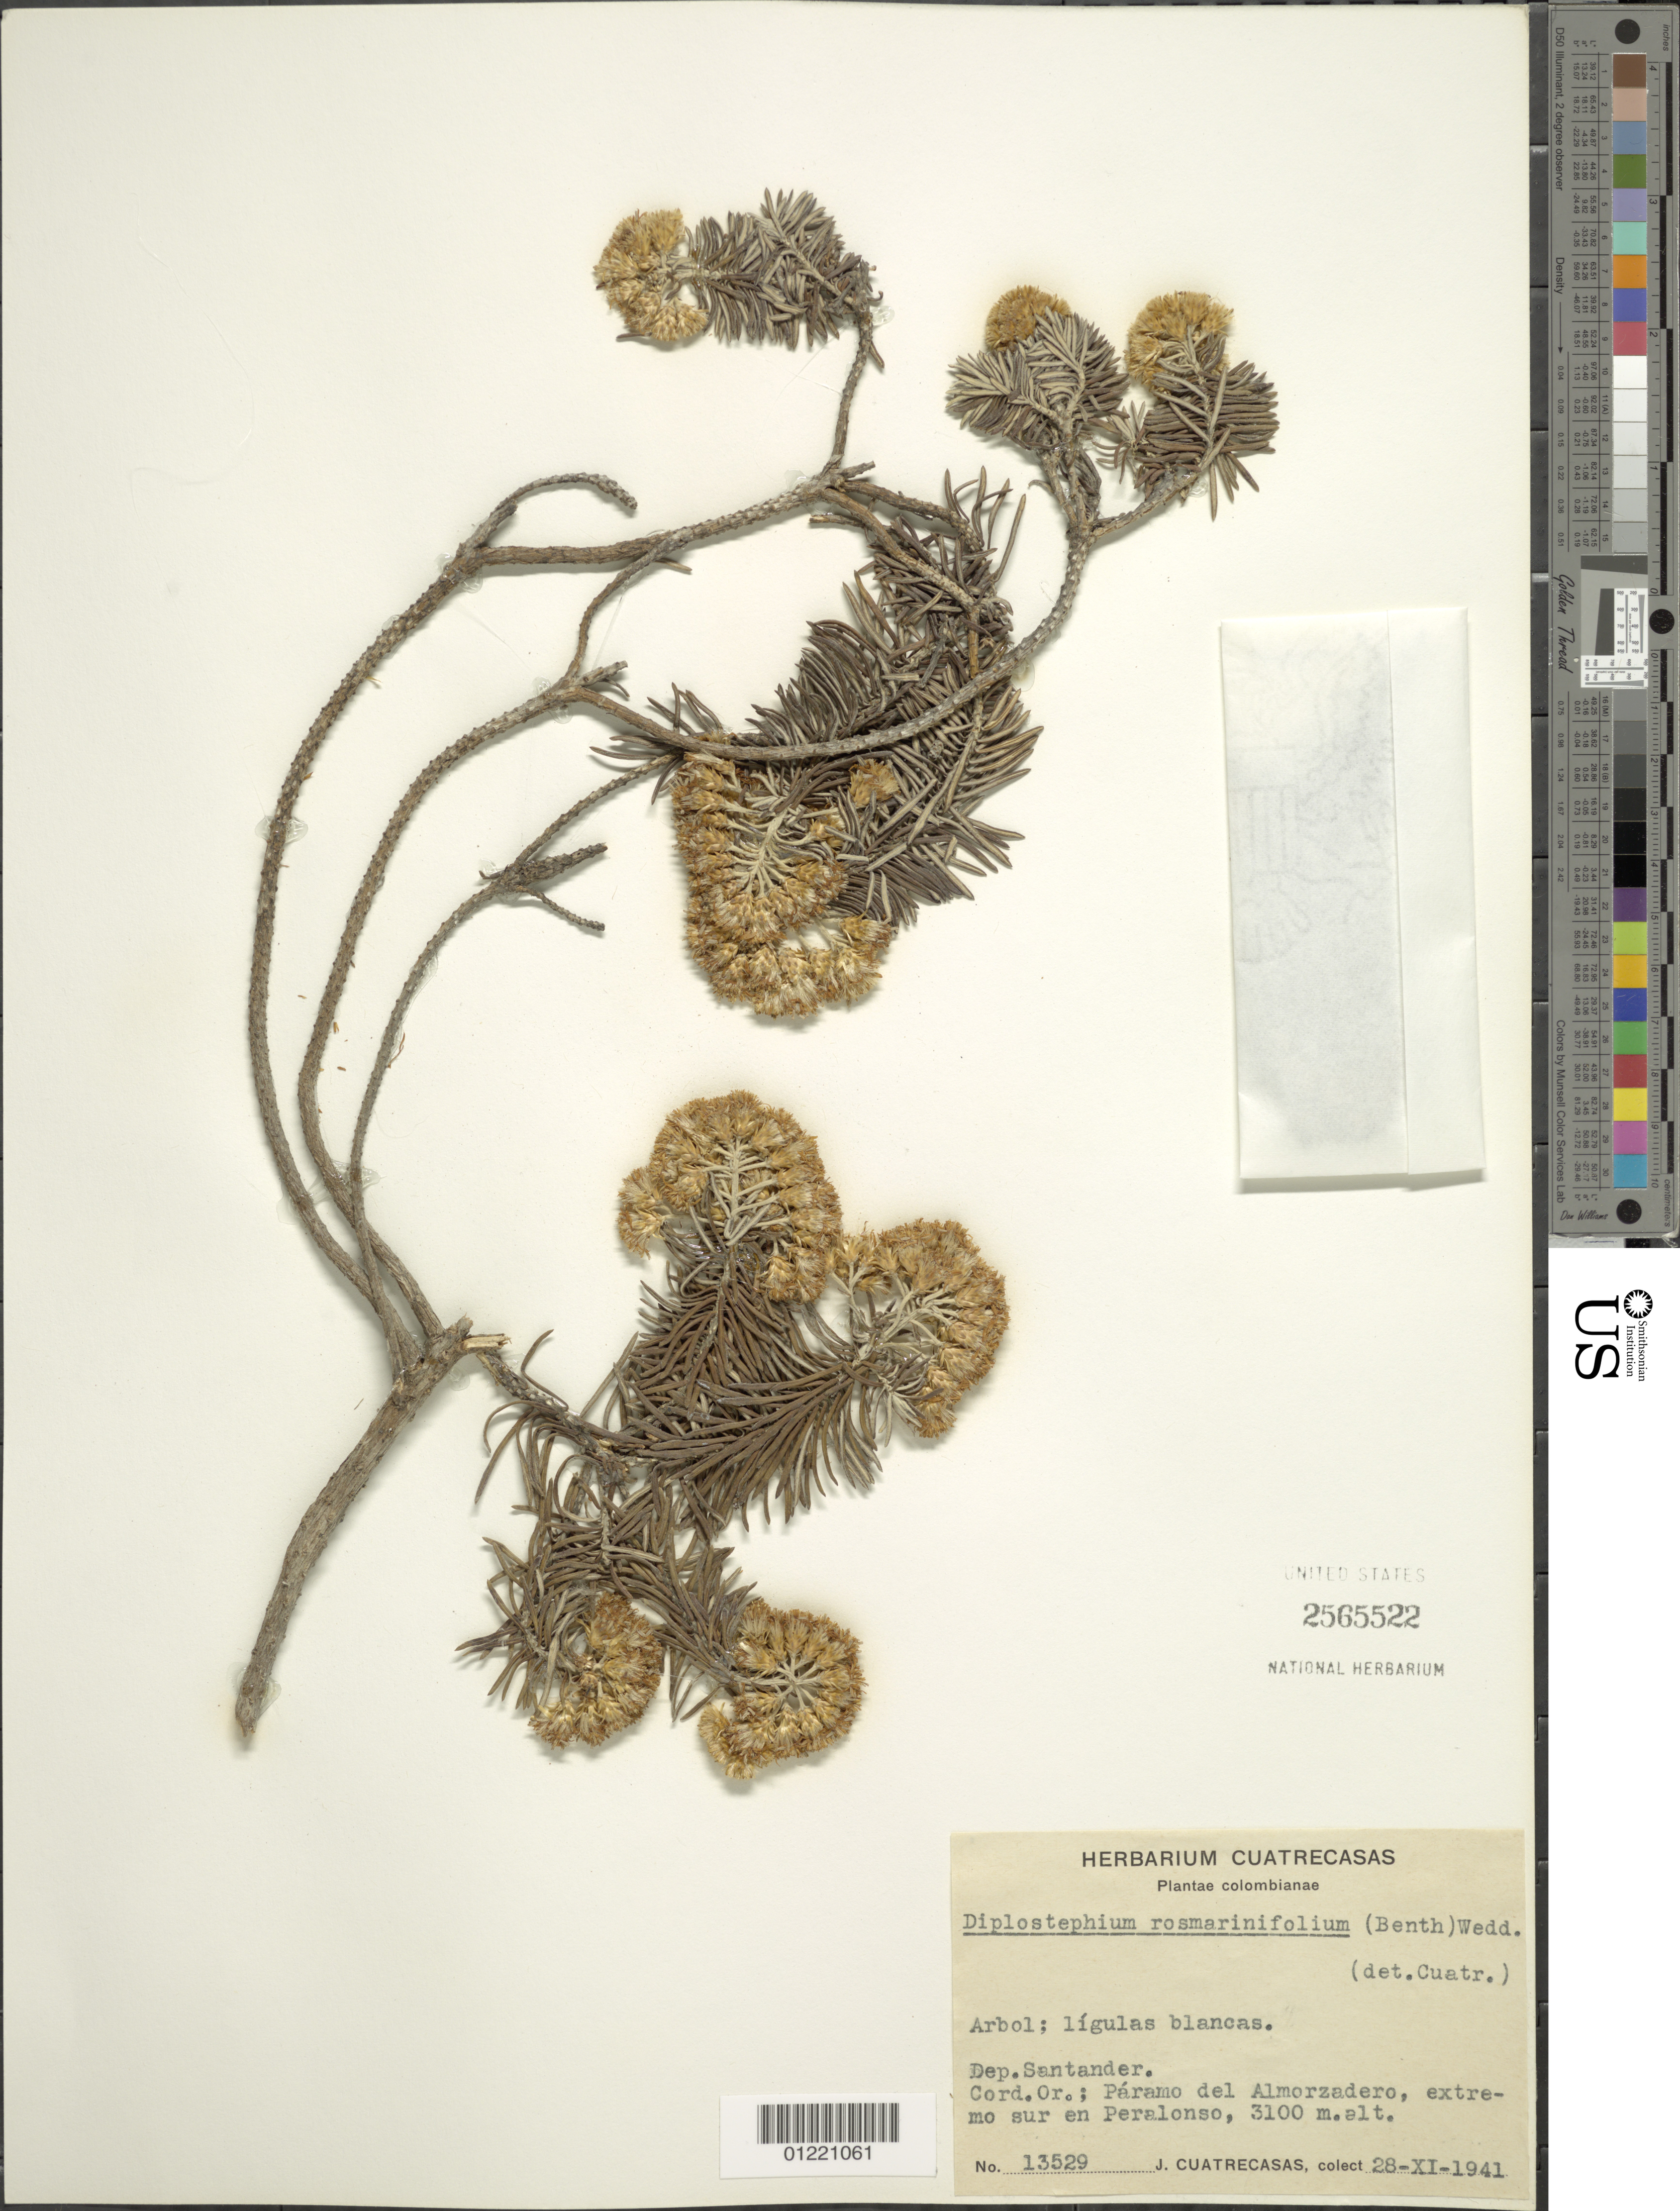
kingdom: Plantae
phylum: Tracheophyta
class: Magnoliopsida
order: Asterales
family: Asteraceae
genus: Diplostephium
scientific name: Diplostephium rosmarinifolium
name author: (Benth.) Wedd.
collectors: J. Cuatrecasas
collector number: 13529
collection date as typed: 28-Nov-41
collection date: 1941-11-28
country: Colombia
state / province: Santander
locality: Cordillera Oriental, Páramo del Almorzadero, extremo sur en Peralonso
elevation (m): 3100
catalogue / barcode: US 2565522